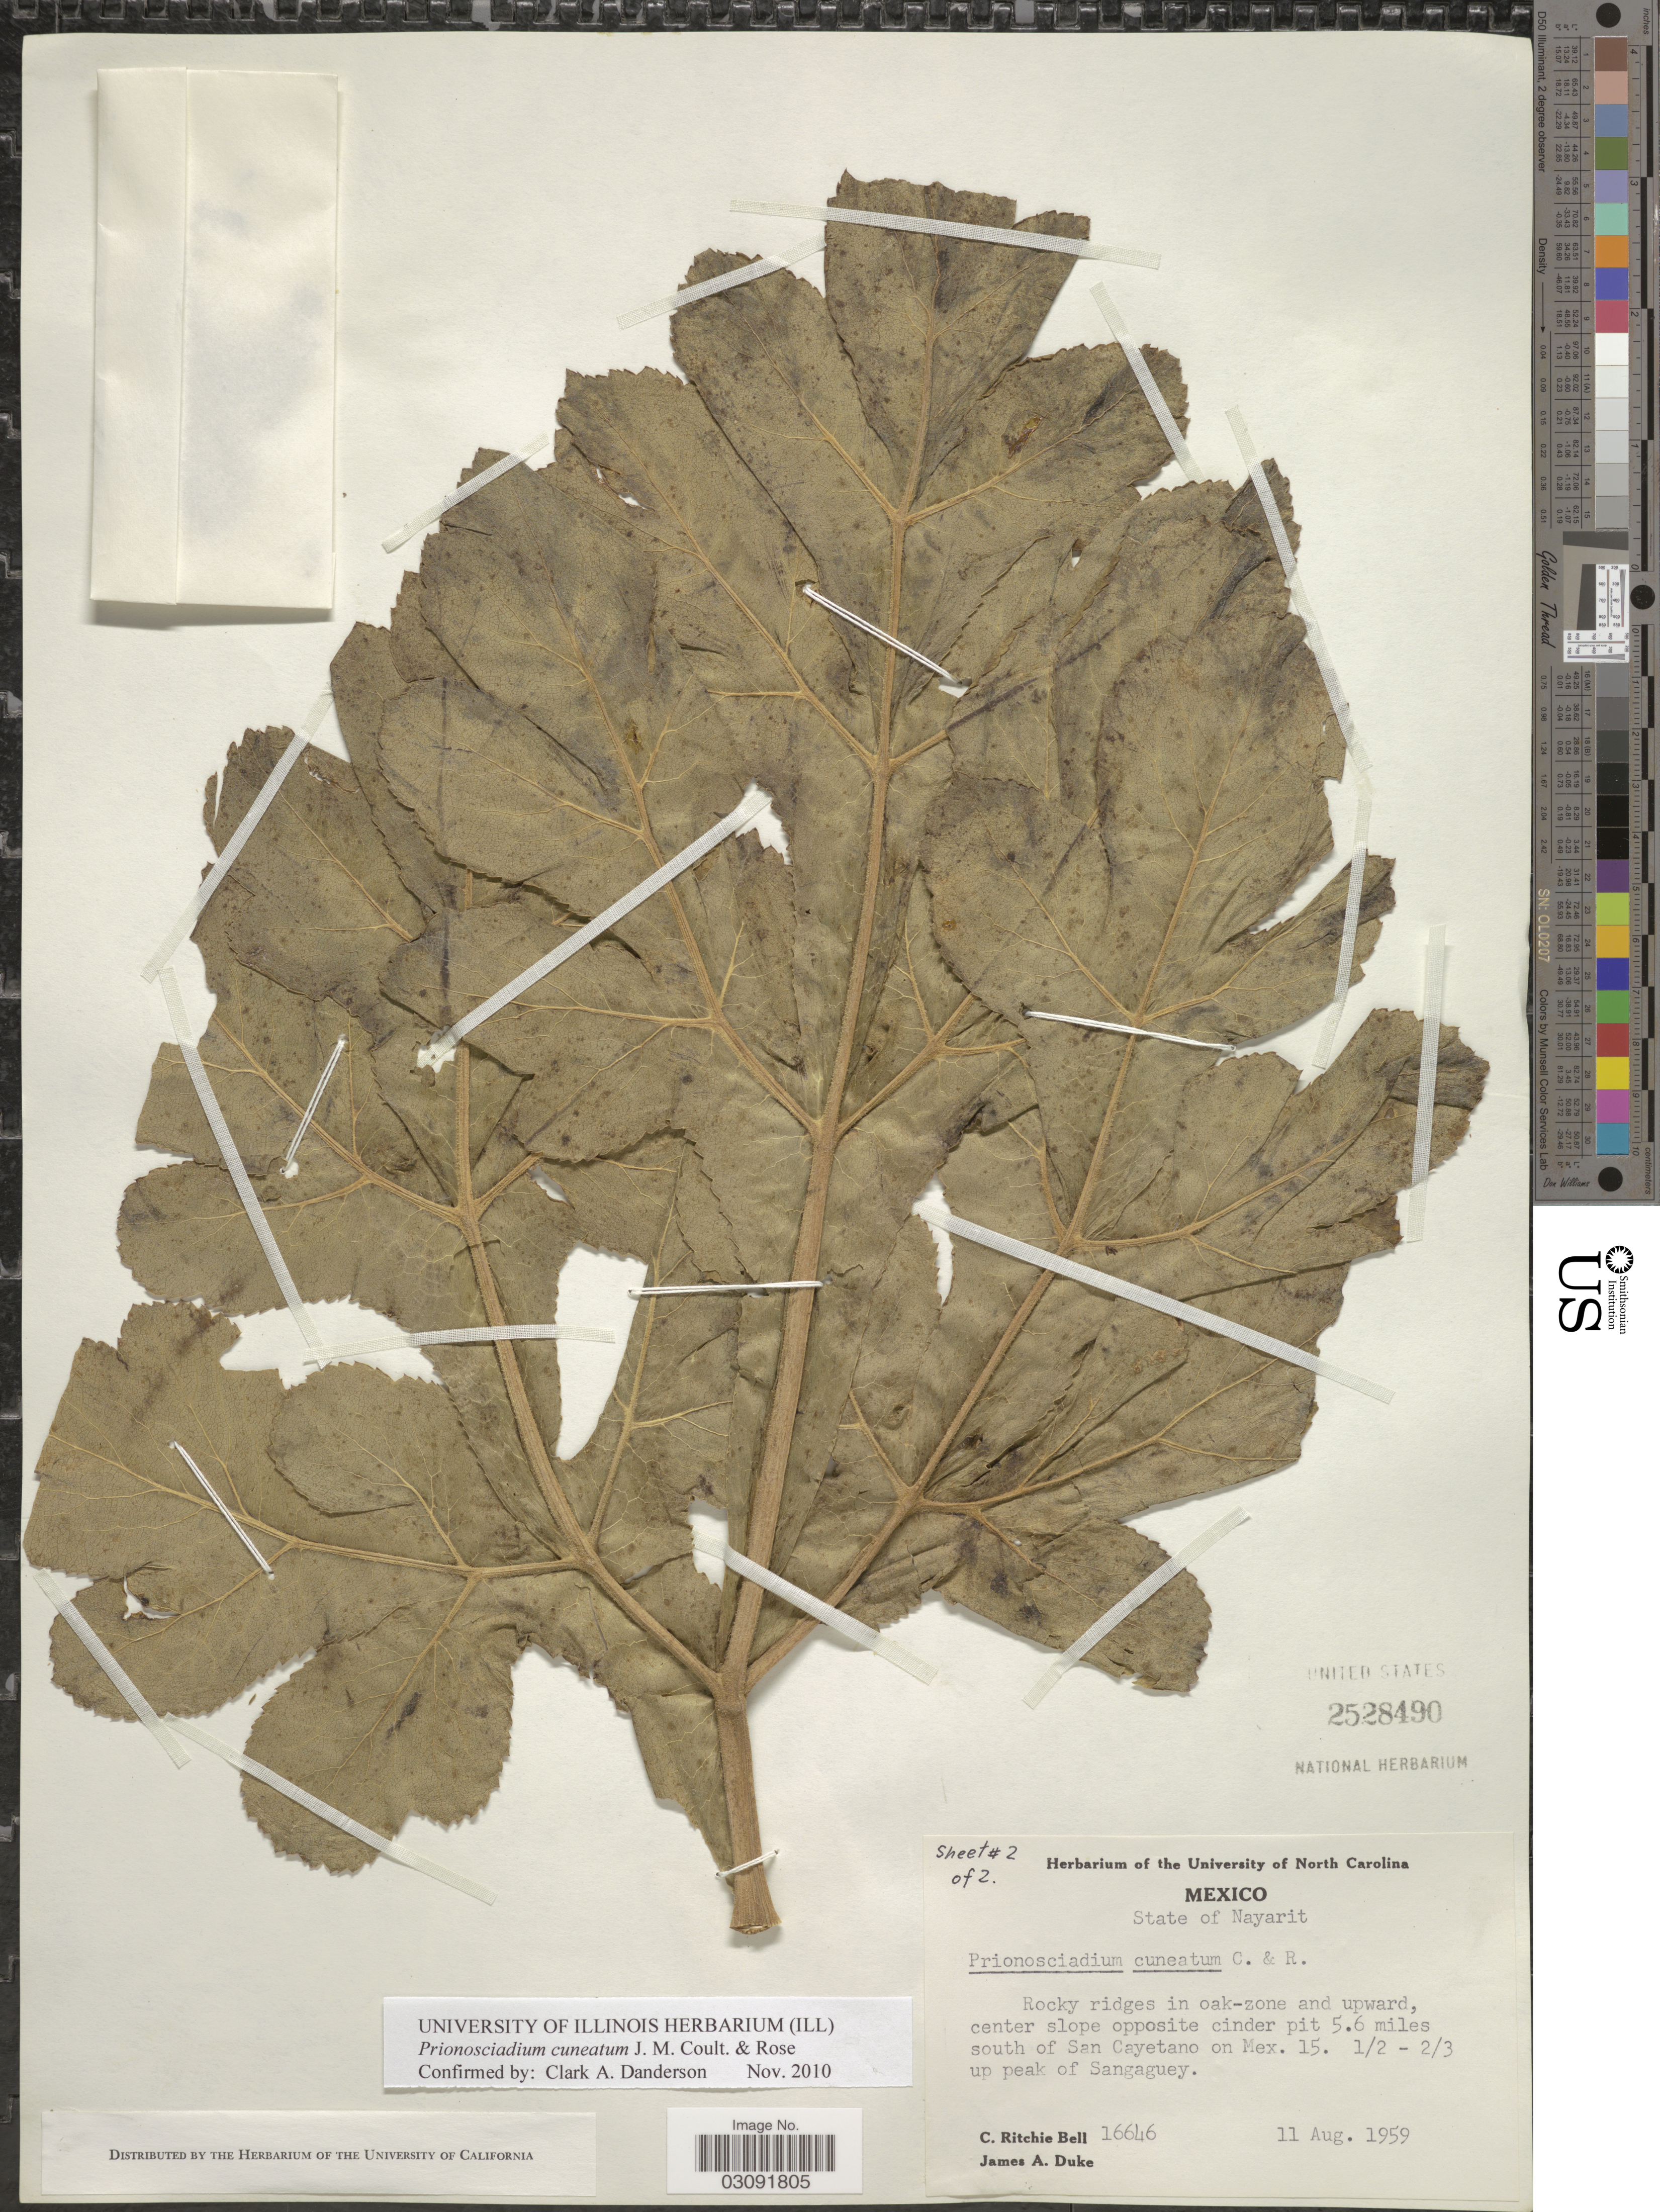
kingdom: Plantae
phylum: Tracheophyta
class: Magnoliopsida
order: Apiales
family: Apiaceae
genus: Prionosciadium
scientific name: Prionosciadium cuneatum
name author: J.M. Coult. & Rose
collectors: C. R. Bell & J. A. Duke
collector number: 16646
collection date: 1959-08-11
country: Mexico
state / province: Nayarit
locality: Rocky ridges in oak-zone and upward, center slope opposite cinder pit 5.6 miles south of Cayetano on Mex. 15, ½ -2/3 up peak of Sanaguey.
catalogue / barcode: US 2528490